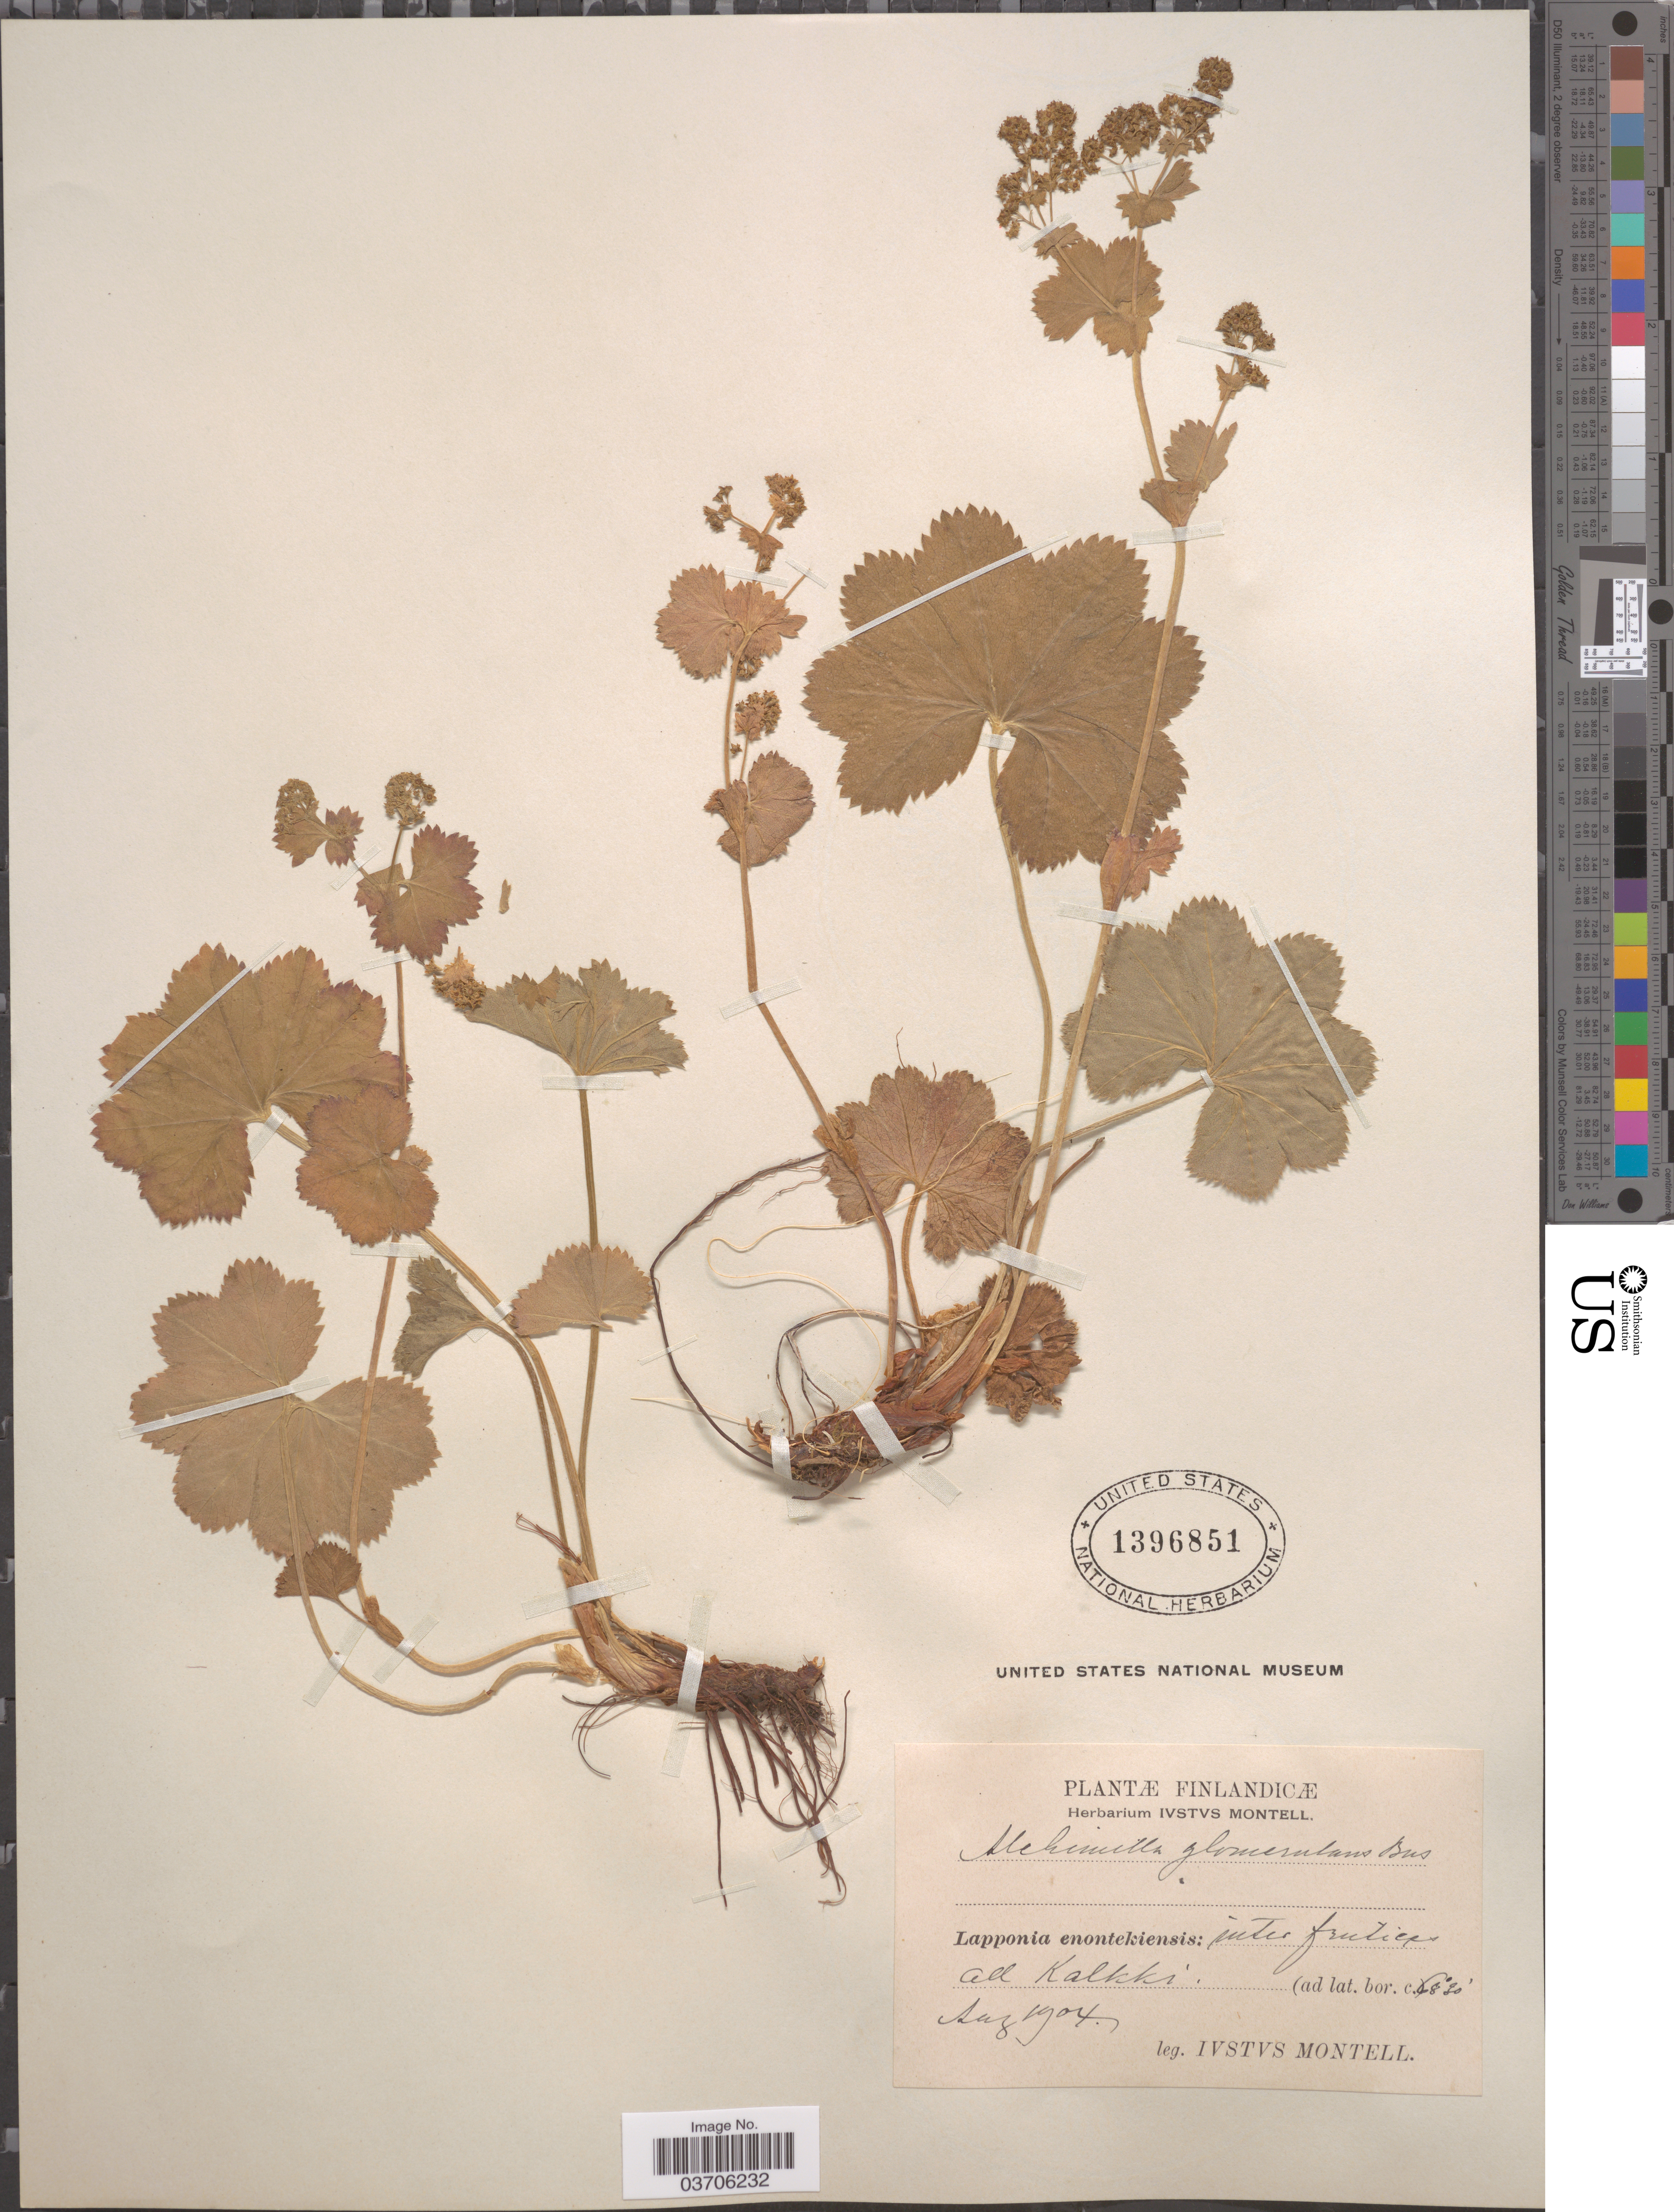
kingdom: Plantae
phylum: Tracheophyta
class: Magnoliopsida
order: Rosales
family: Rosaceae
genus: Alchemilla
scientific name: Alchemilla glomerulans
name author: Buser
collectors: I. Montell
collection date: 1904-08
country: Finland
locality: Lapponia enontekiensis: inter frutica all Kalkki.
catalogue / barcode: US 1396851